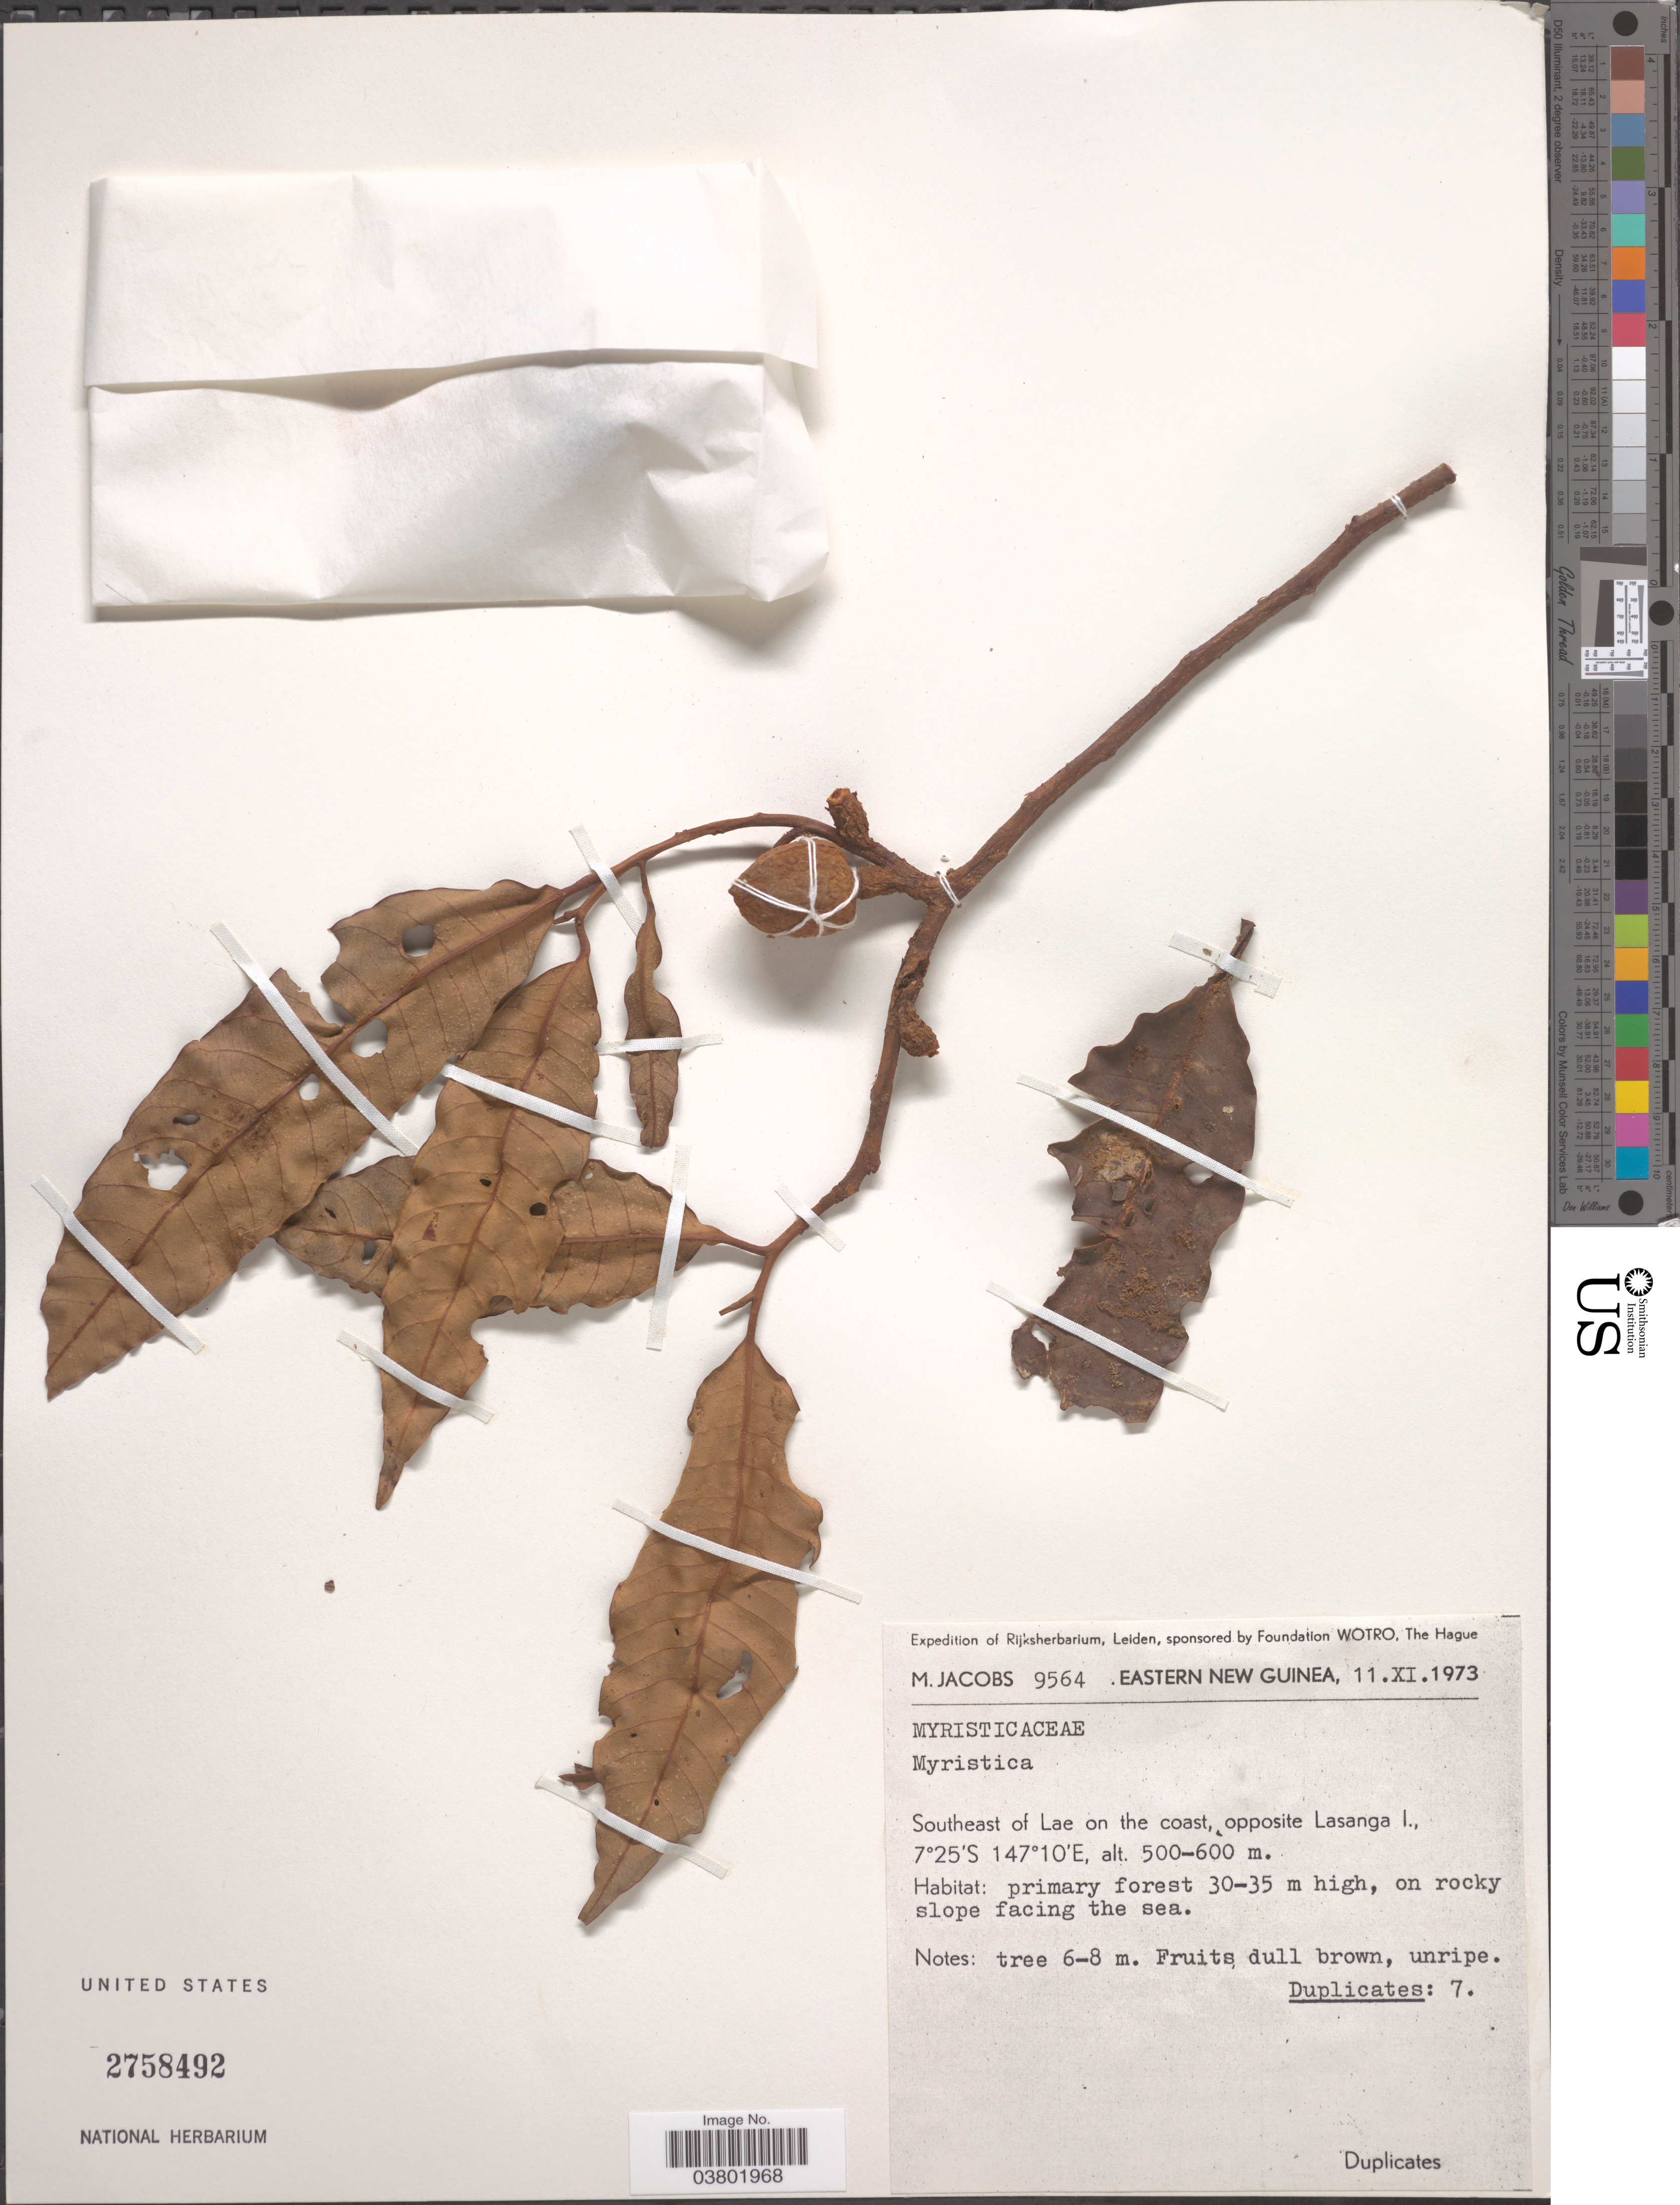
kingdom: Plantae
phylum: Tracheophyta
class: Magnoliopsida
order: Magnoliales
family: Myristicaceae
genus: Myristica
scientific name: Myristica sp.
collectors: M. Jacobs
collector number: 9564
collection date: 1973-11-11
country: Papua New Guinea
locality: Eastern New Guinea. Southeast of Lae on the coast, opposite Lasanga I.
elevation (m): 500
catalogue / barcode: US 2758492